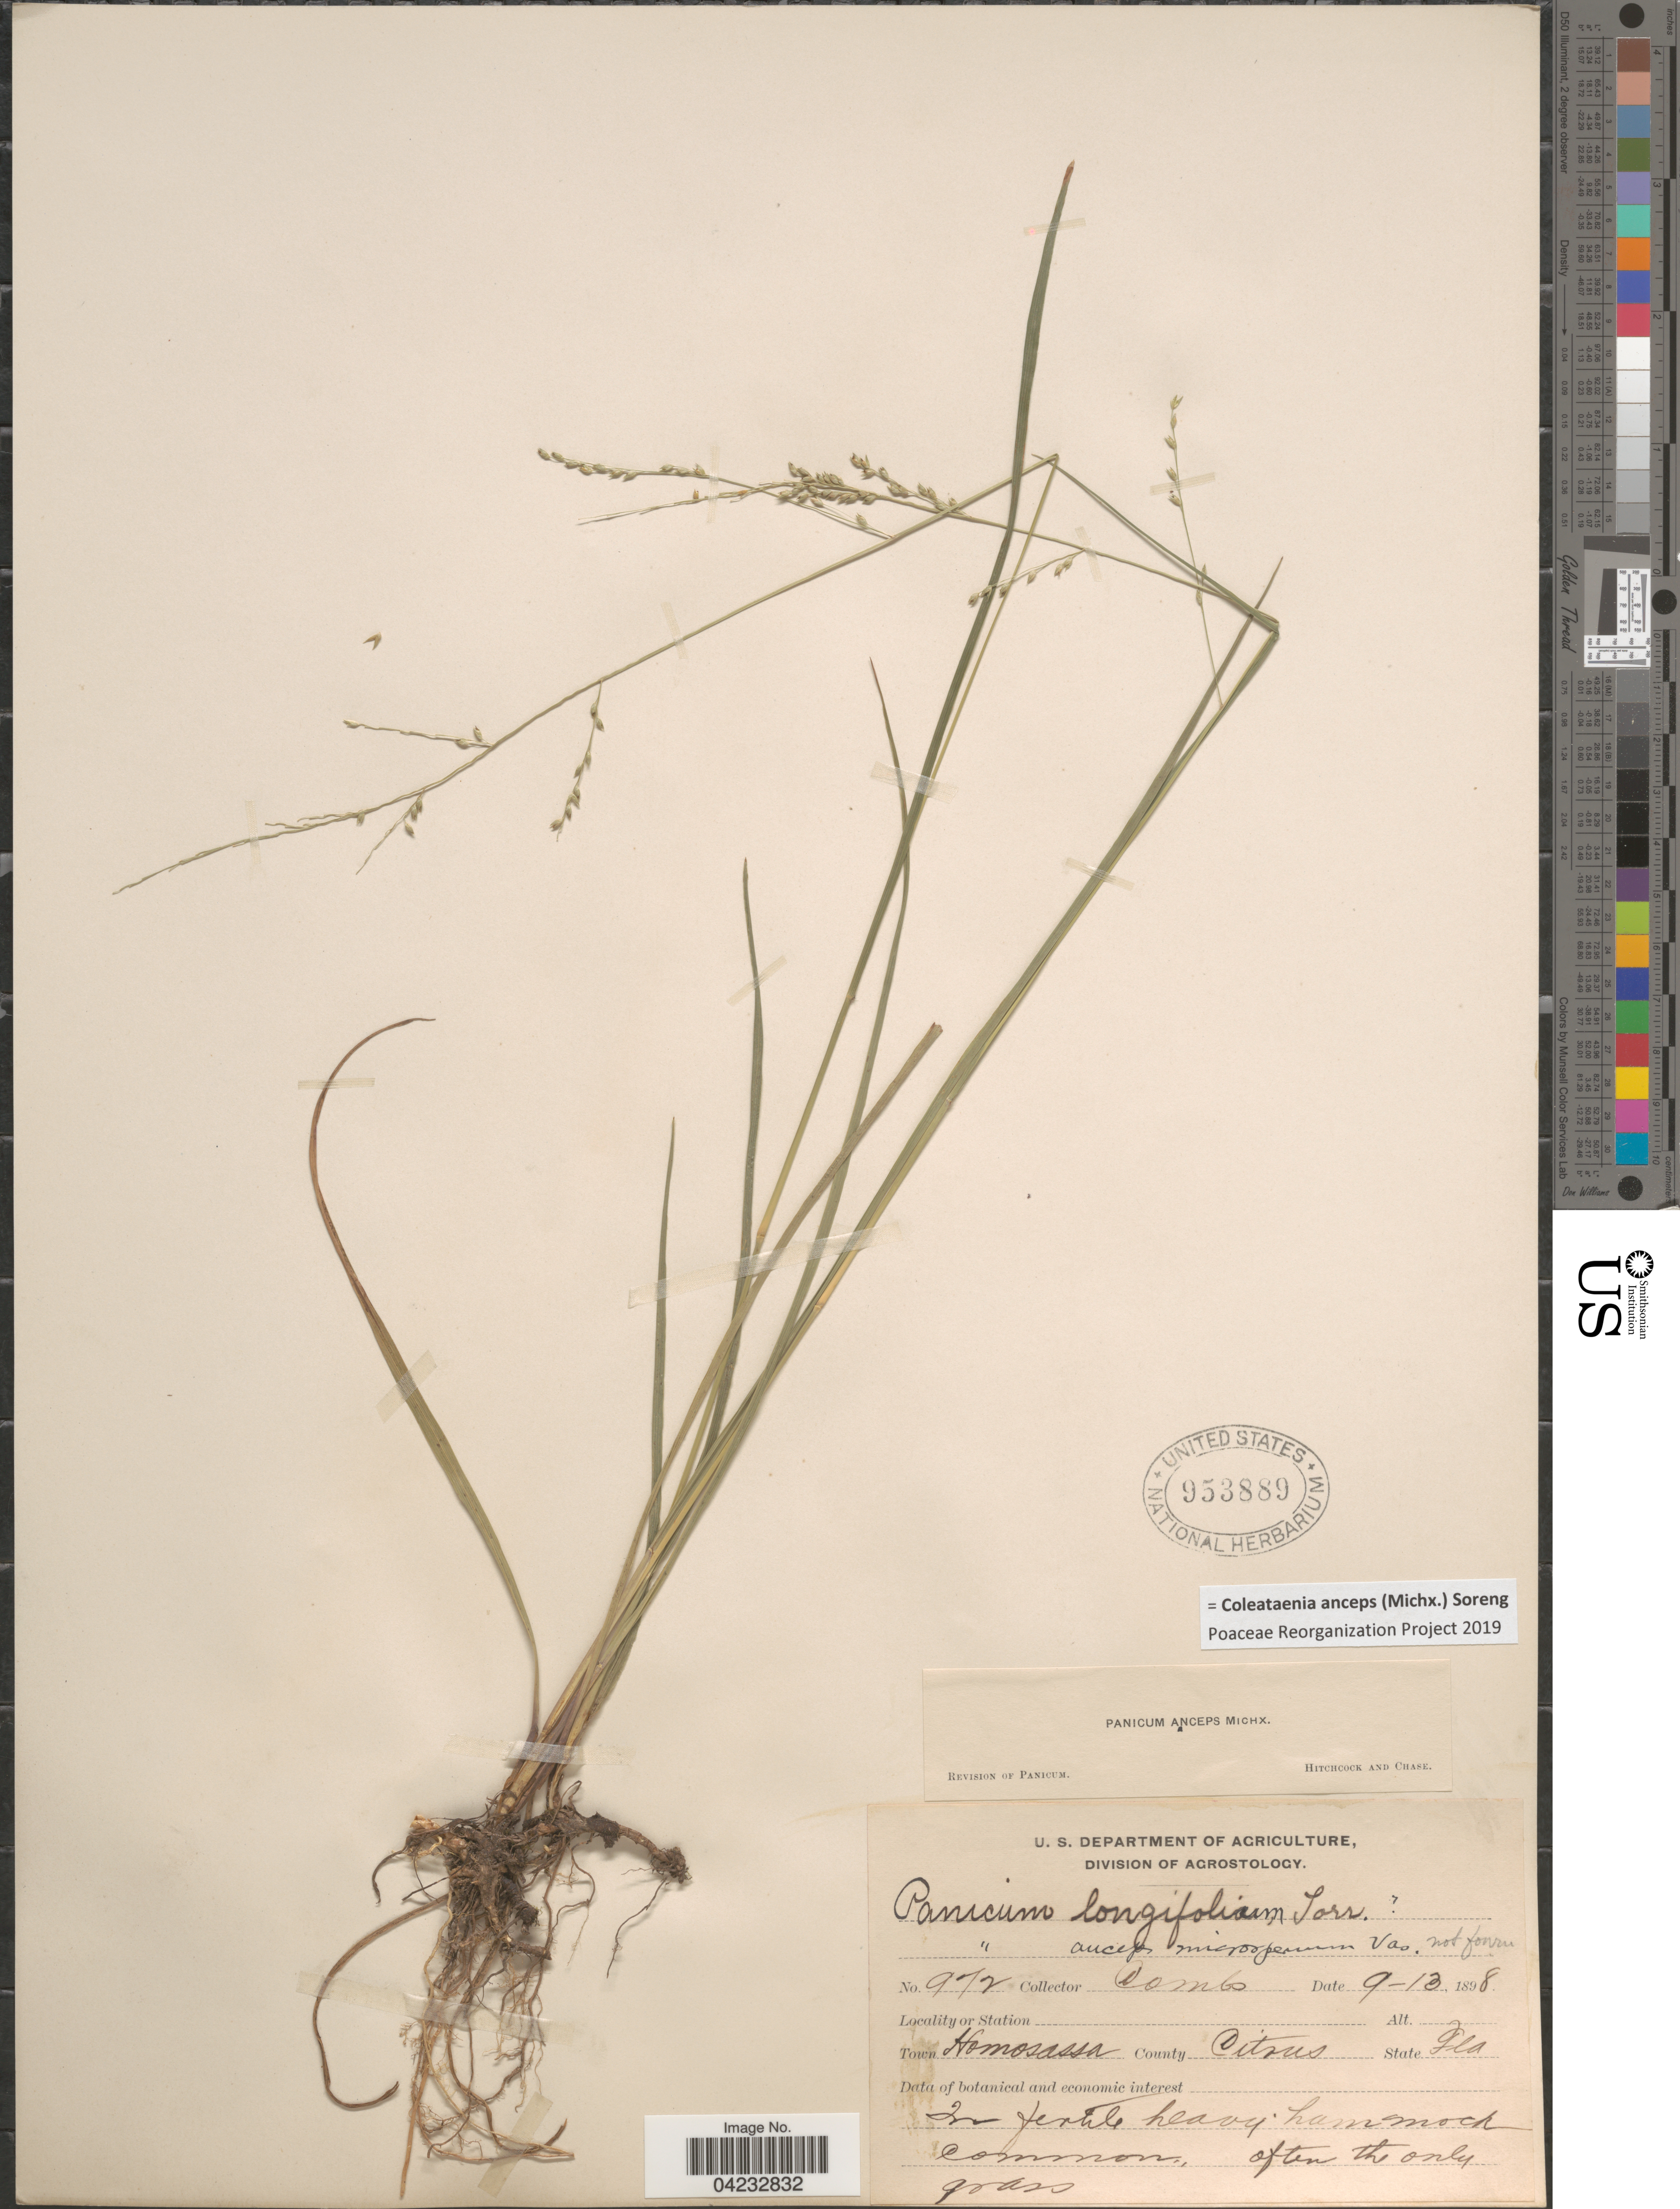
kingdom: Plantae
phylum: Tracheophyta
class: Liliopsida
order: Poales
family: Poaceae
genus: Coleataenia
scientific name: Coleataenia anceps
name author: (Michx.) Soreng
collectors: -. Combs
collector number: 972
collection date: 1898-09-13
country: United States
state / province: Florida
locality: Town Homosassa. County Citrus.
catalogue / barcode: US 953889